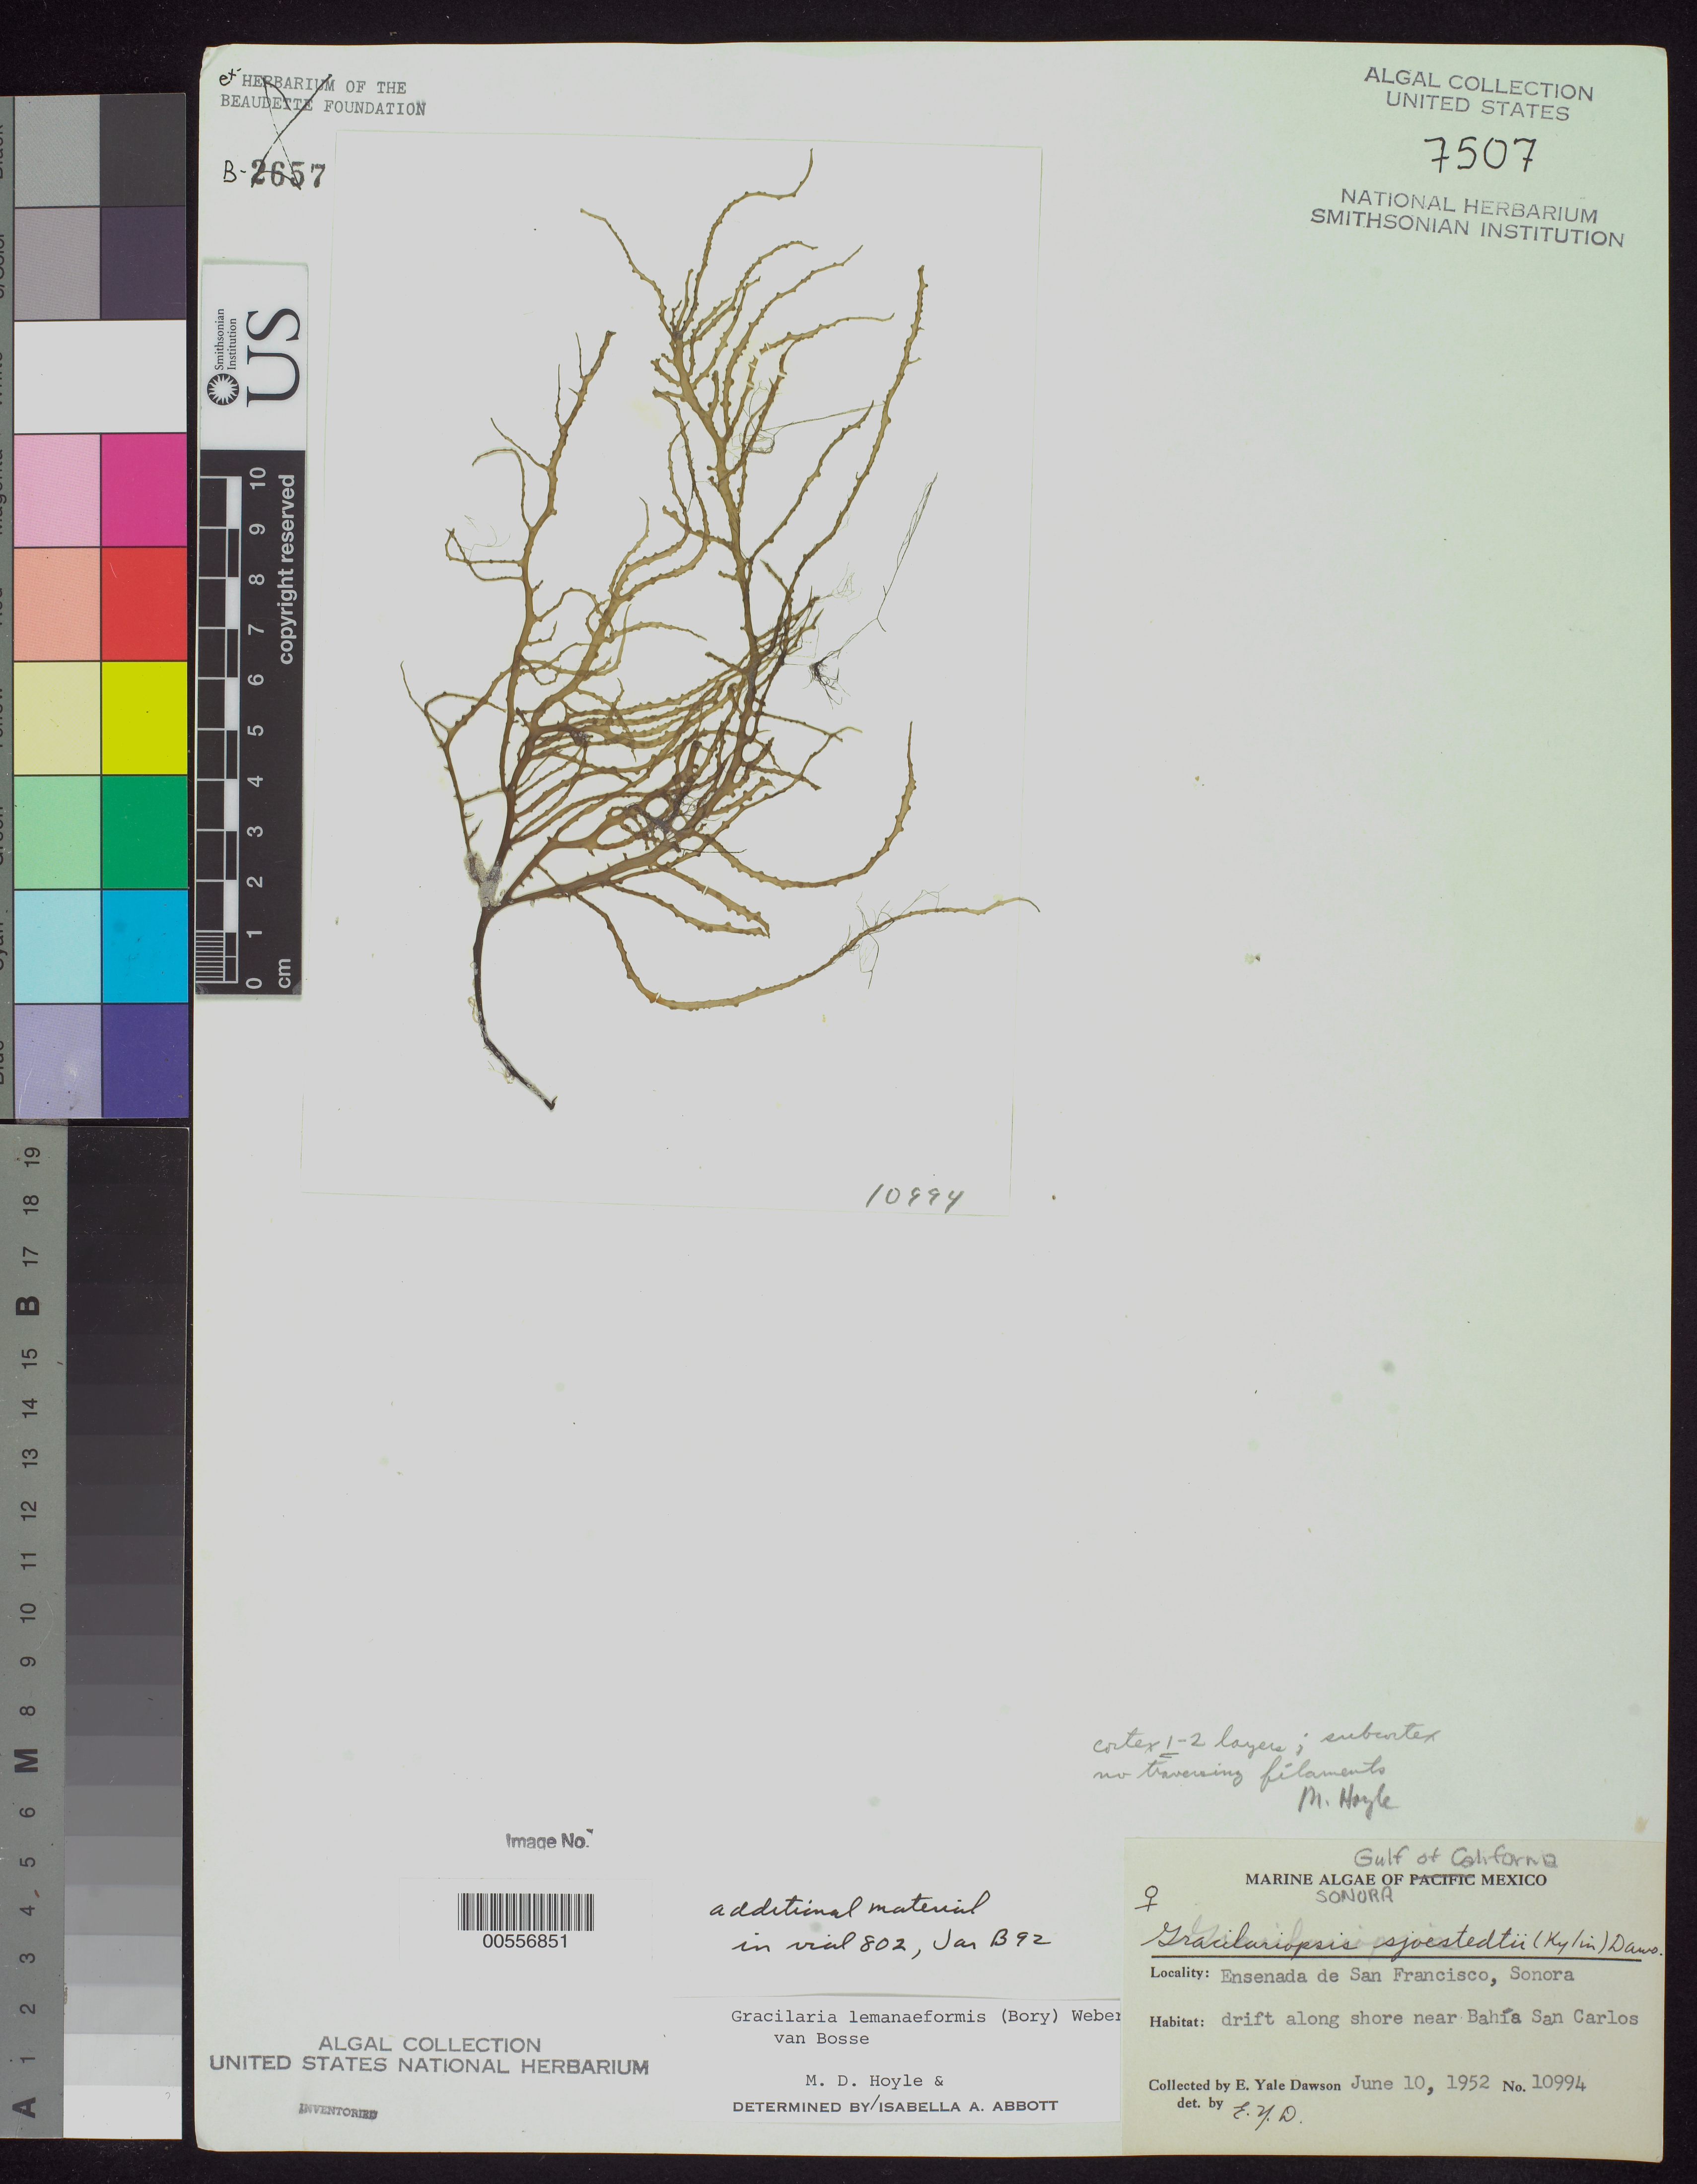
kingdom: Plantae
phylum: Rhodophyta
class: Florideophyceae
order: Gracilariales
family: Gracilariaceae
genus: Gracilaria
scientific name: Gracilaria lemaneiformis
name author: (Bory) Grev.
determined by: Hoyle, M. D.; Abbott, I. A.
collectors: E. Y. Dawson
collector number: EYD 10994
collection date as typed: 10 Jun 1952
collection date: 1952-06-10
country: Mexico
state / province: Sonora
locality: Ensenada de San Francisco, near Bahia San Carlos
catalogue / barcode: US 7507